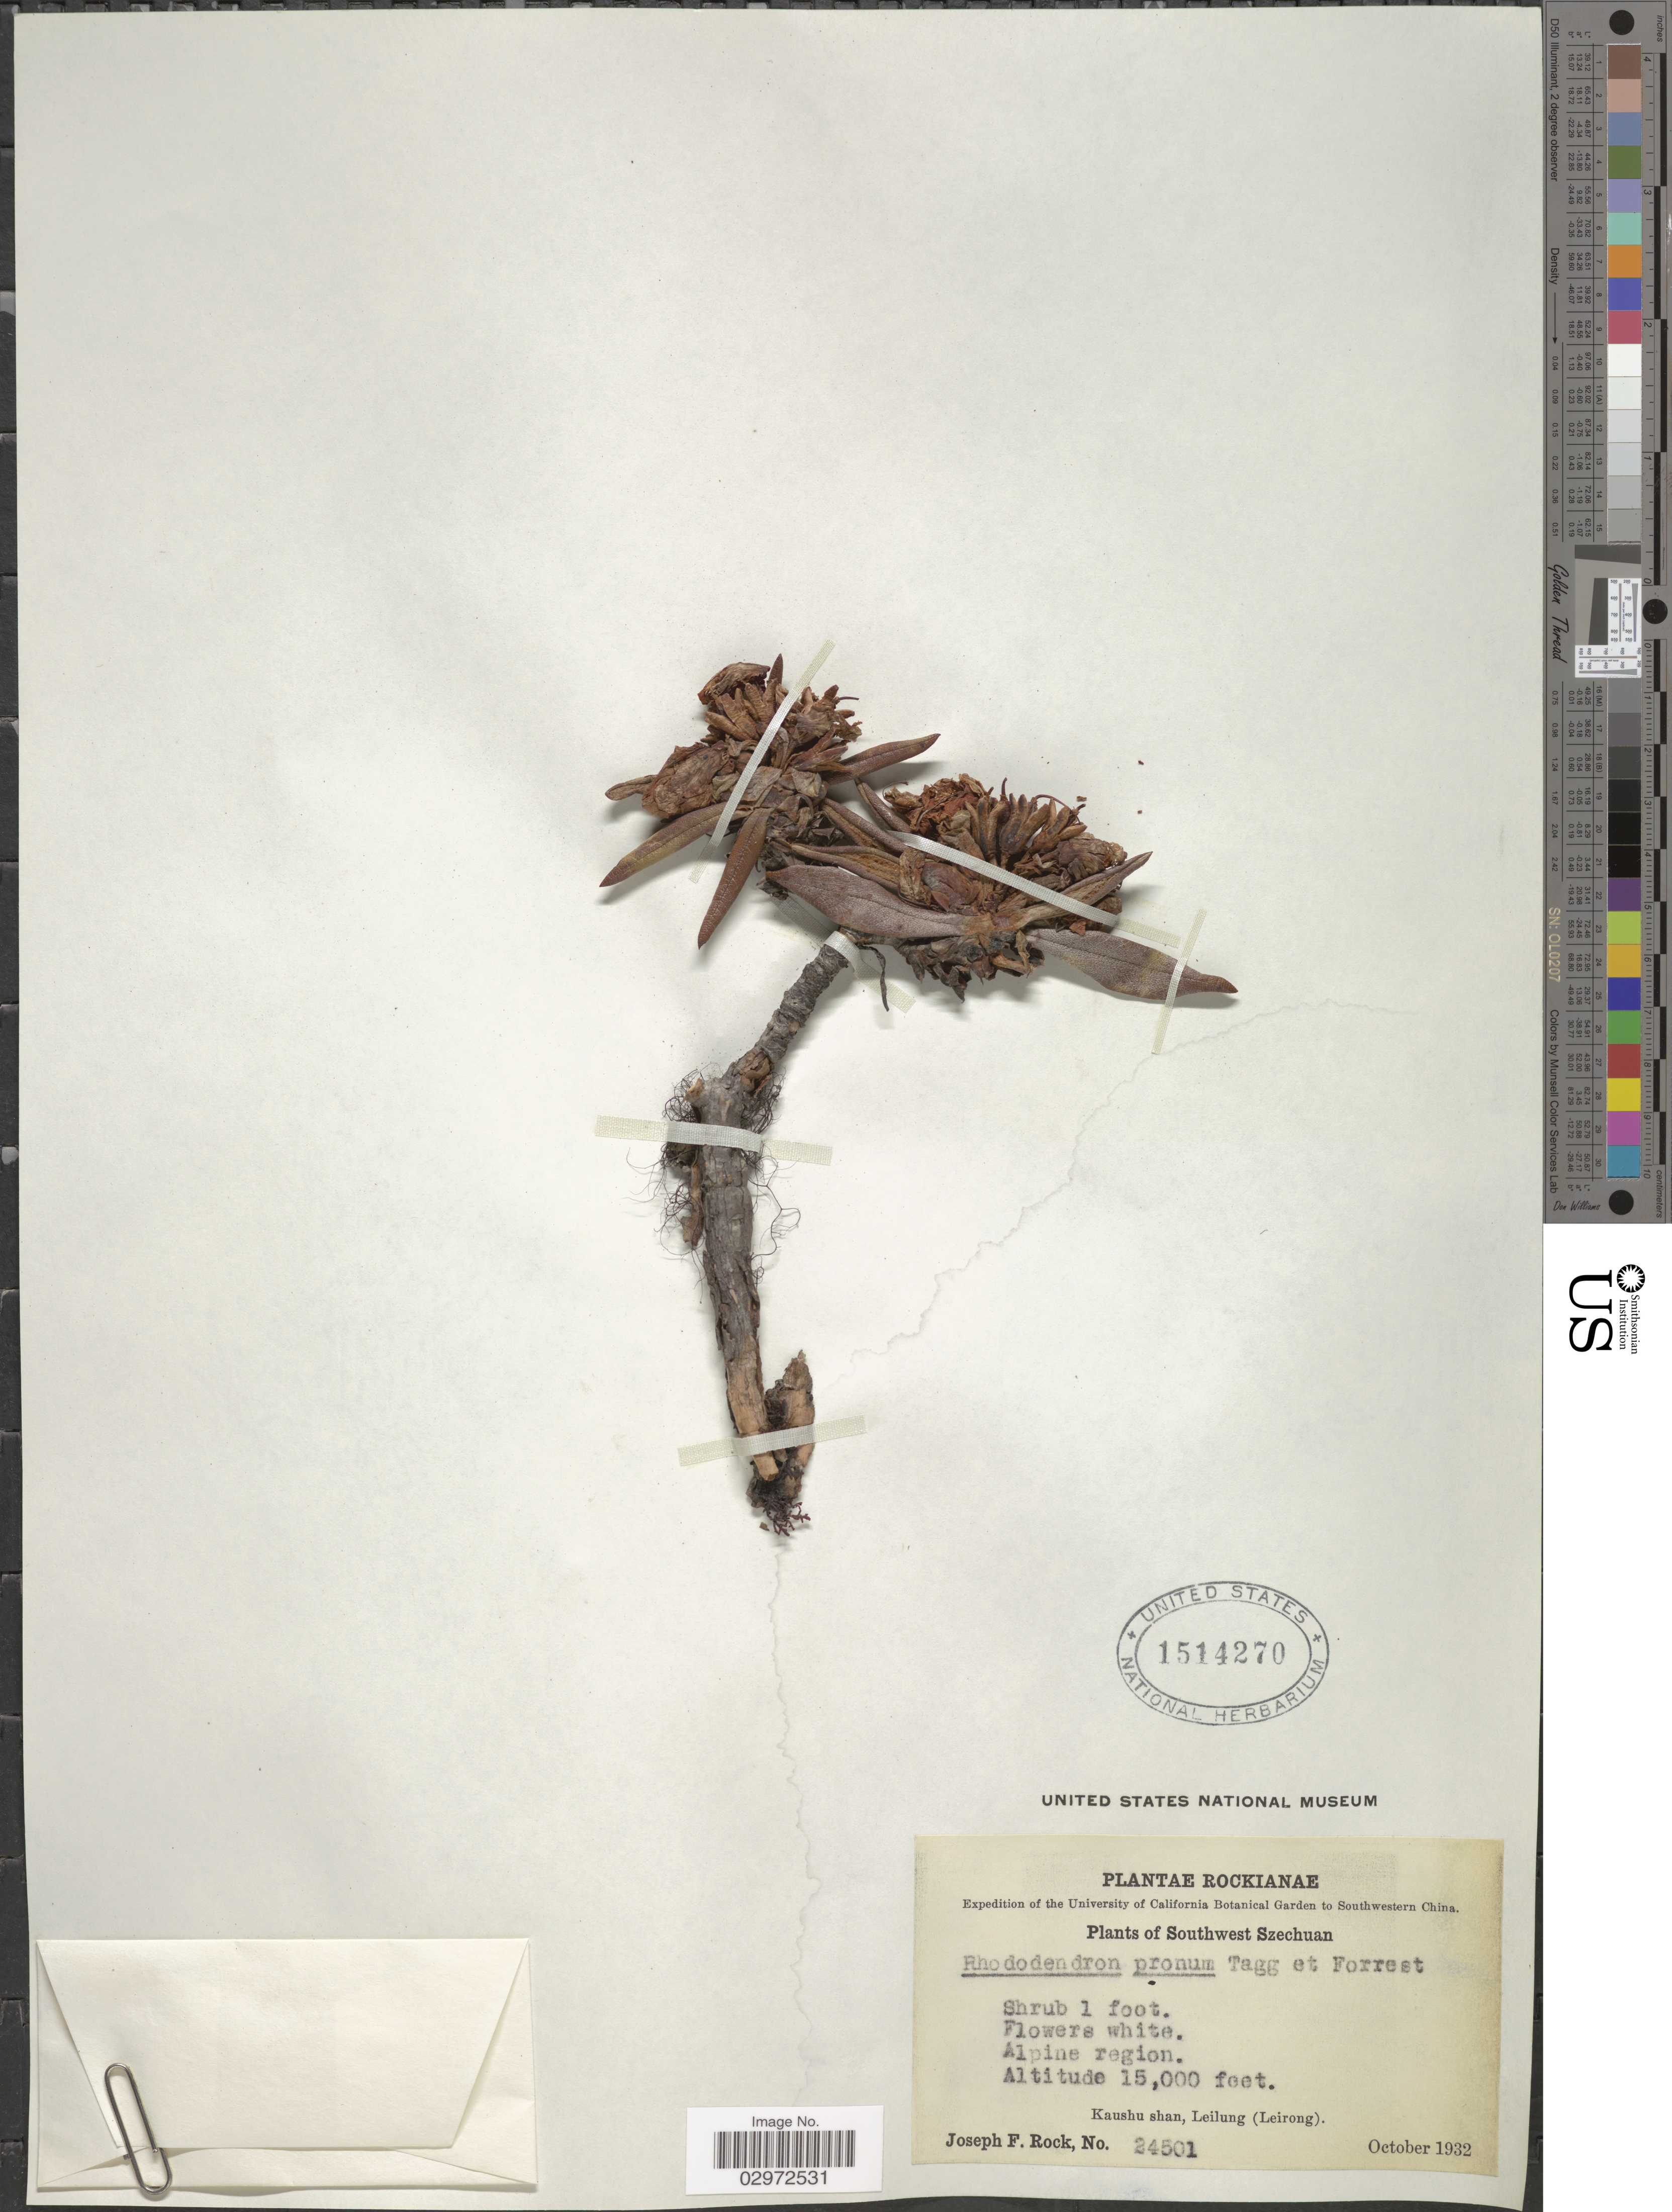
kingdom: Plantae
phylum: Tracheophyta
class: Magnoliopsida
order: Ericales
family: Ericaceae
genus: Rhododendron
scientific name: Rhododendron pronum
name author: Tagg & Forrest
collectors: J. F. Rock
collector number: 24501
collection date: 1932-10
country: China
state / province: Sichuan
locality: Southwest Szechuan, Kaushu shan, Leilung (Leirong). Southwestern China, Alpine region.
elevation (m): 4572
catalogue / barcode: US 1514270